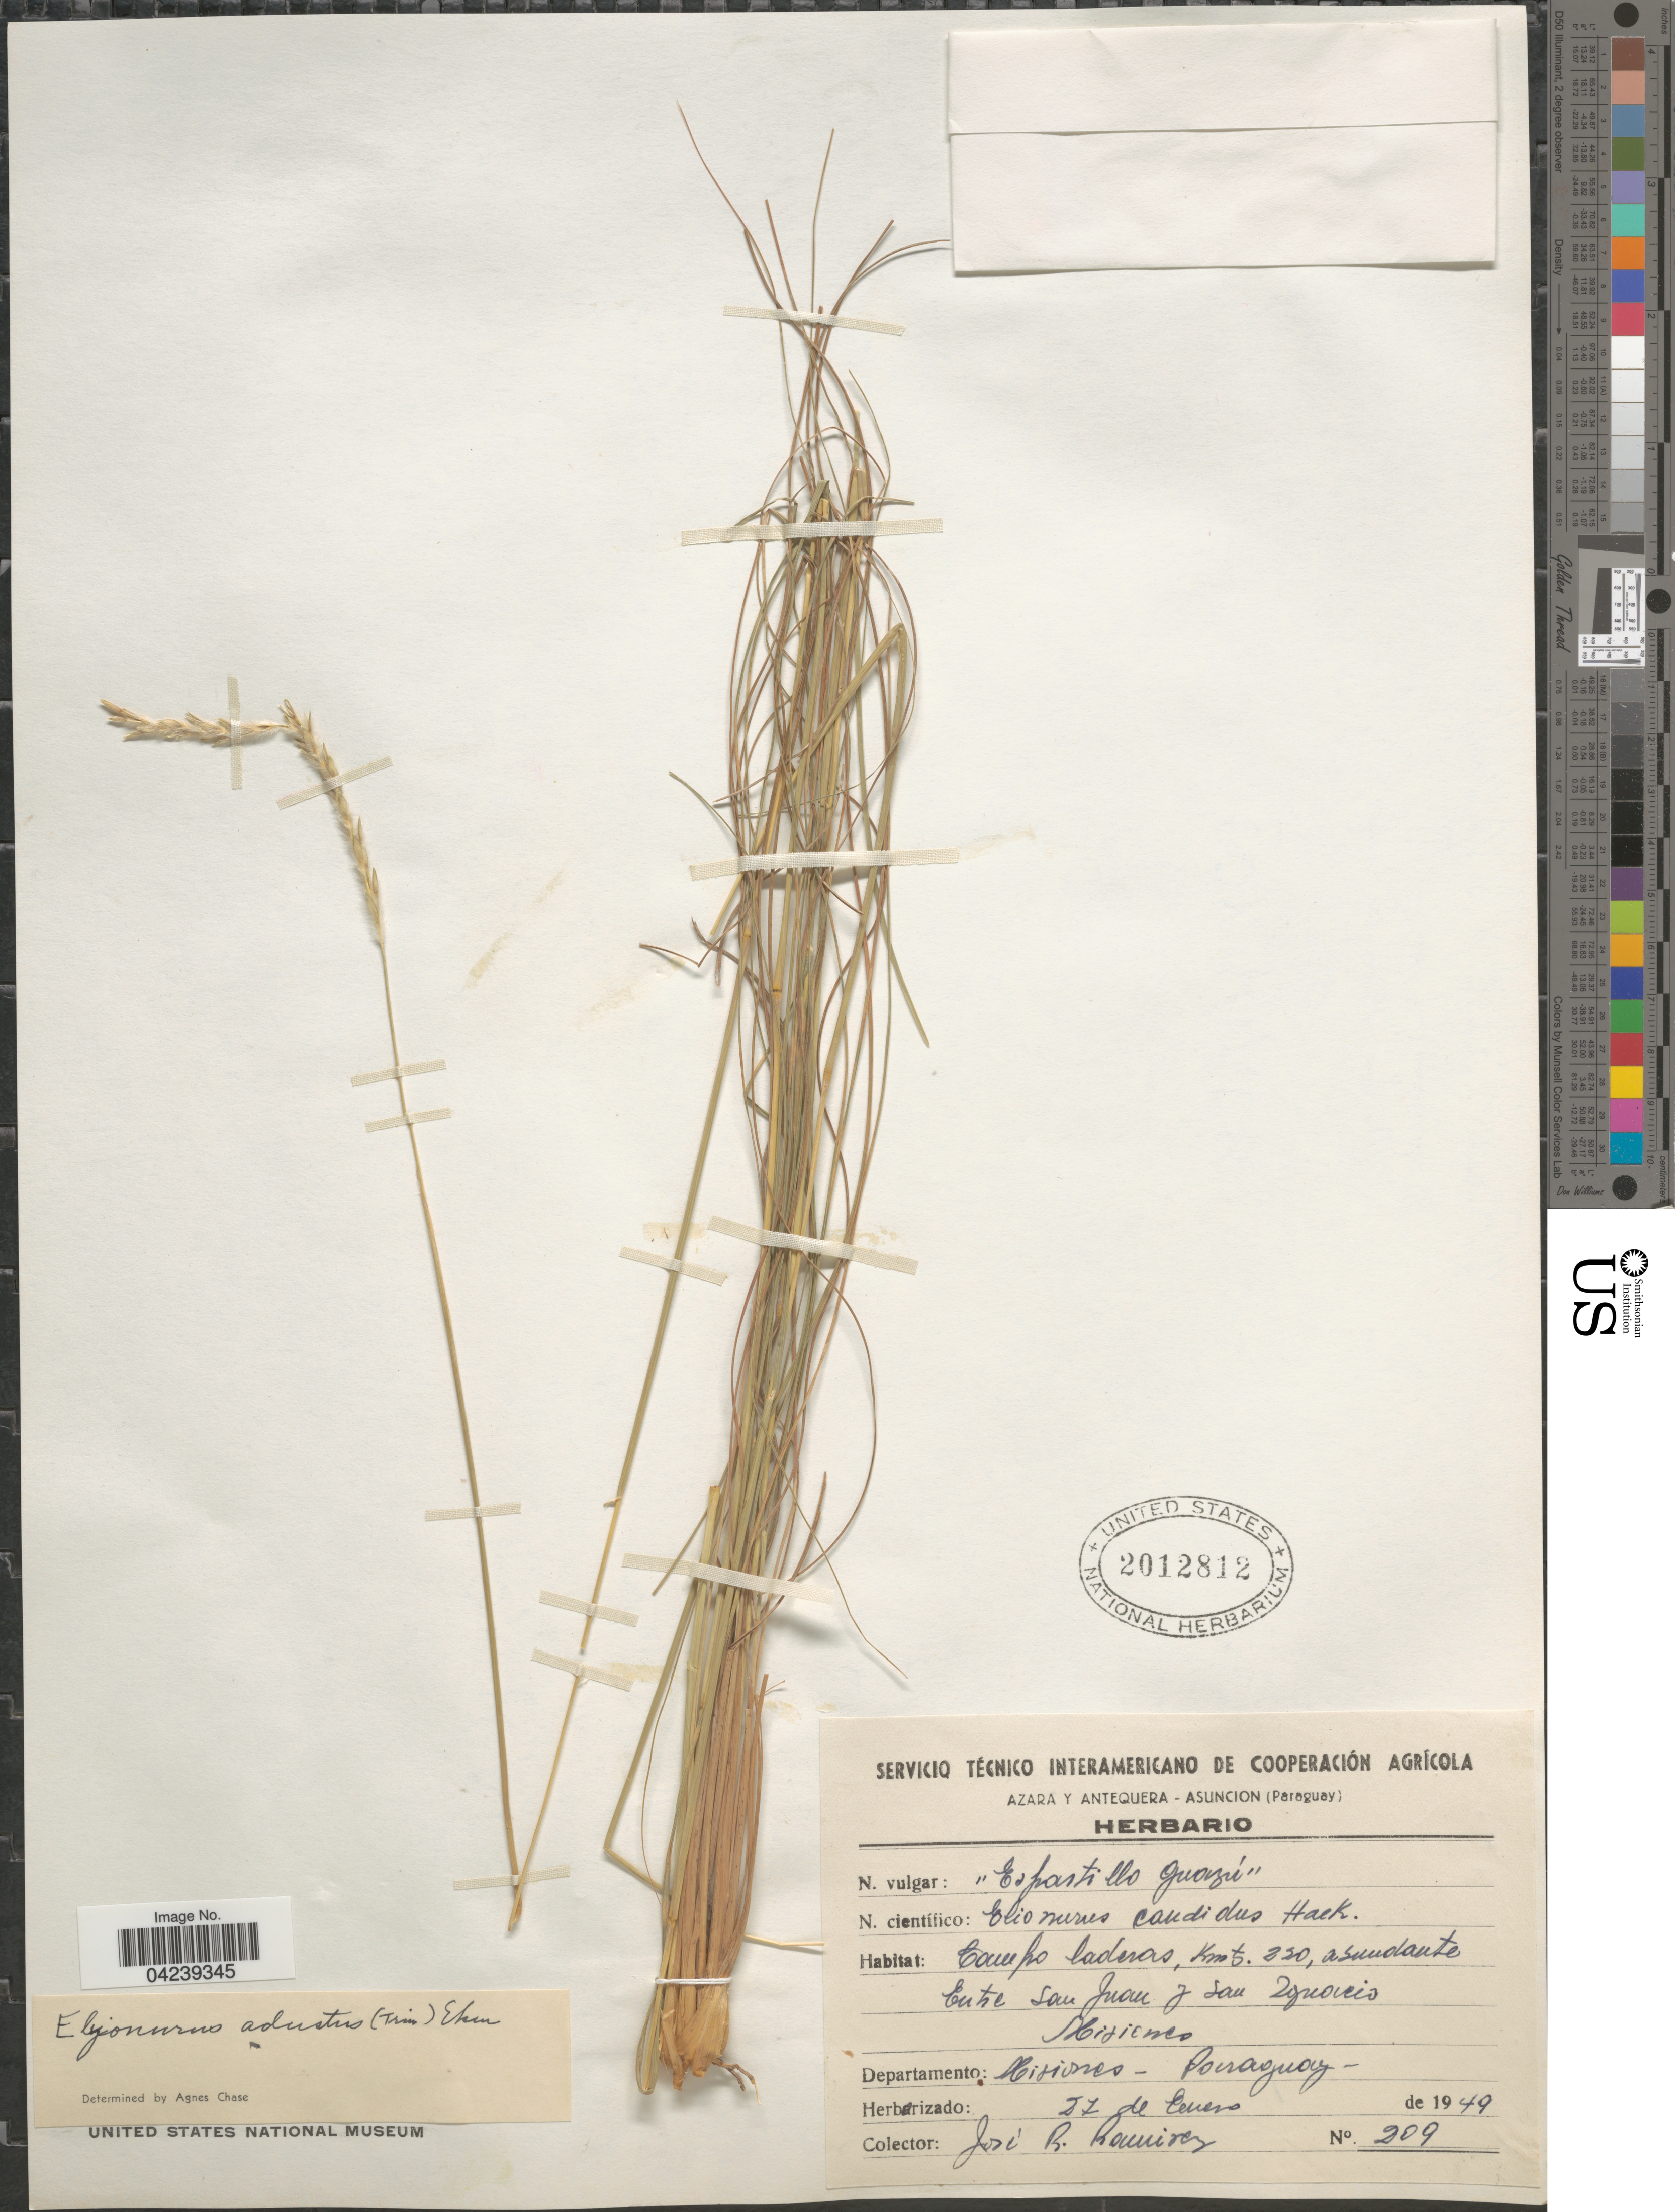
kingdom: Plantae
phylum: Tracheophyta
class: Liliopsida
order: Poales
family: Poaceae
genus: Elionurus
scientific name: Elionurus tripsacoides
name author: Humb. & Bonpl. ex Willd.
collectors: J. Ramírez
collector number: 209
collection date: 1949-01-27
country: Paraguay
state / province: Misiones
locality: Entre San Juan y San Ignacio. Departamento: Misiones.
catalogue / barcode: US 2012812